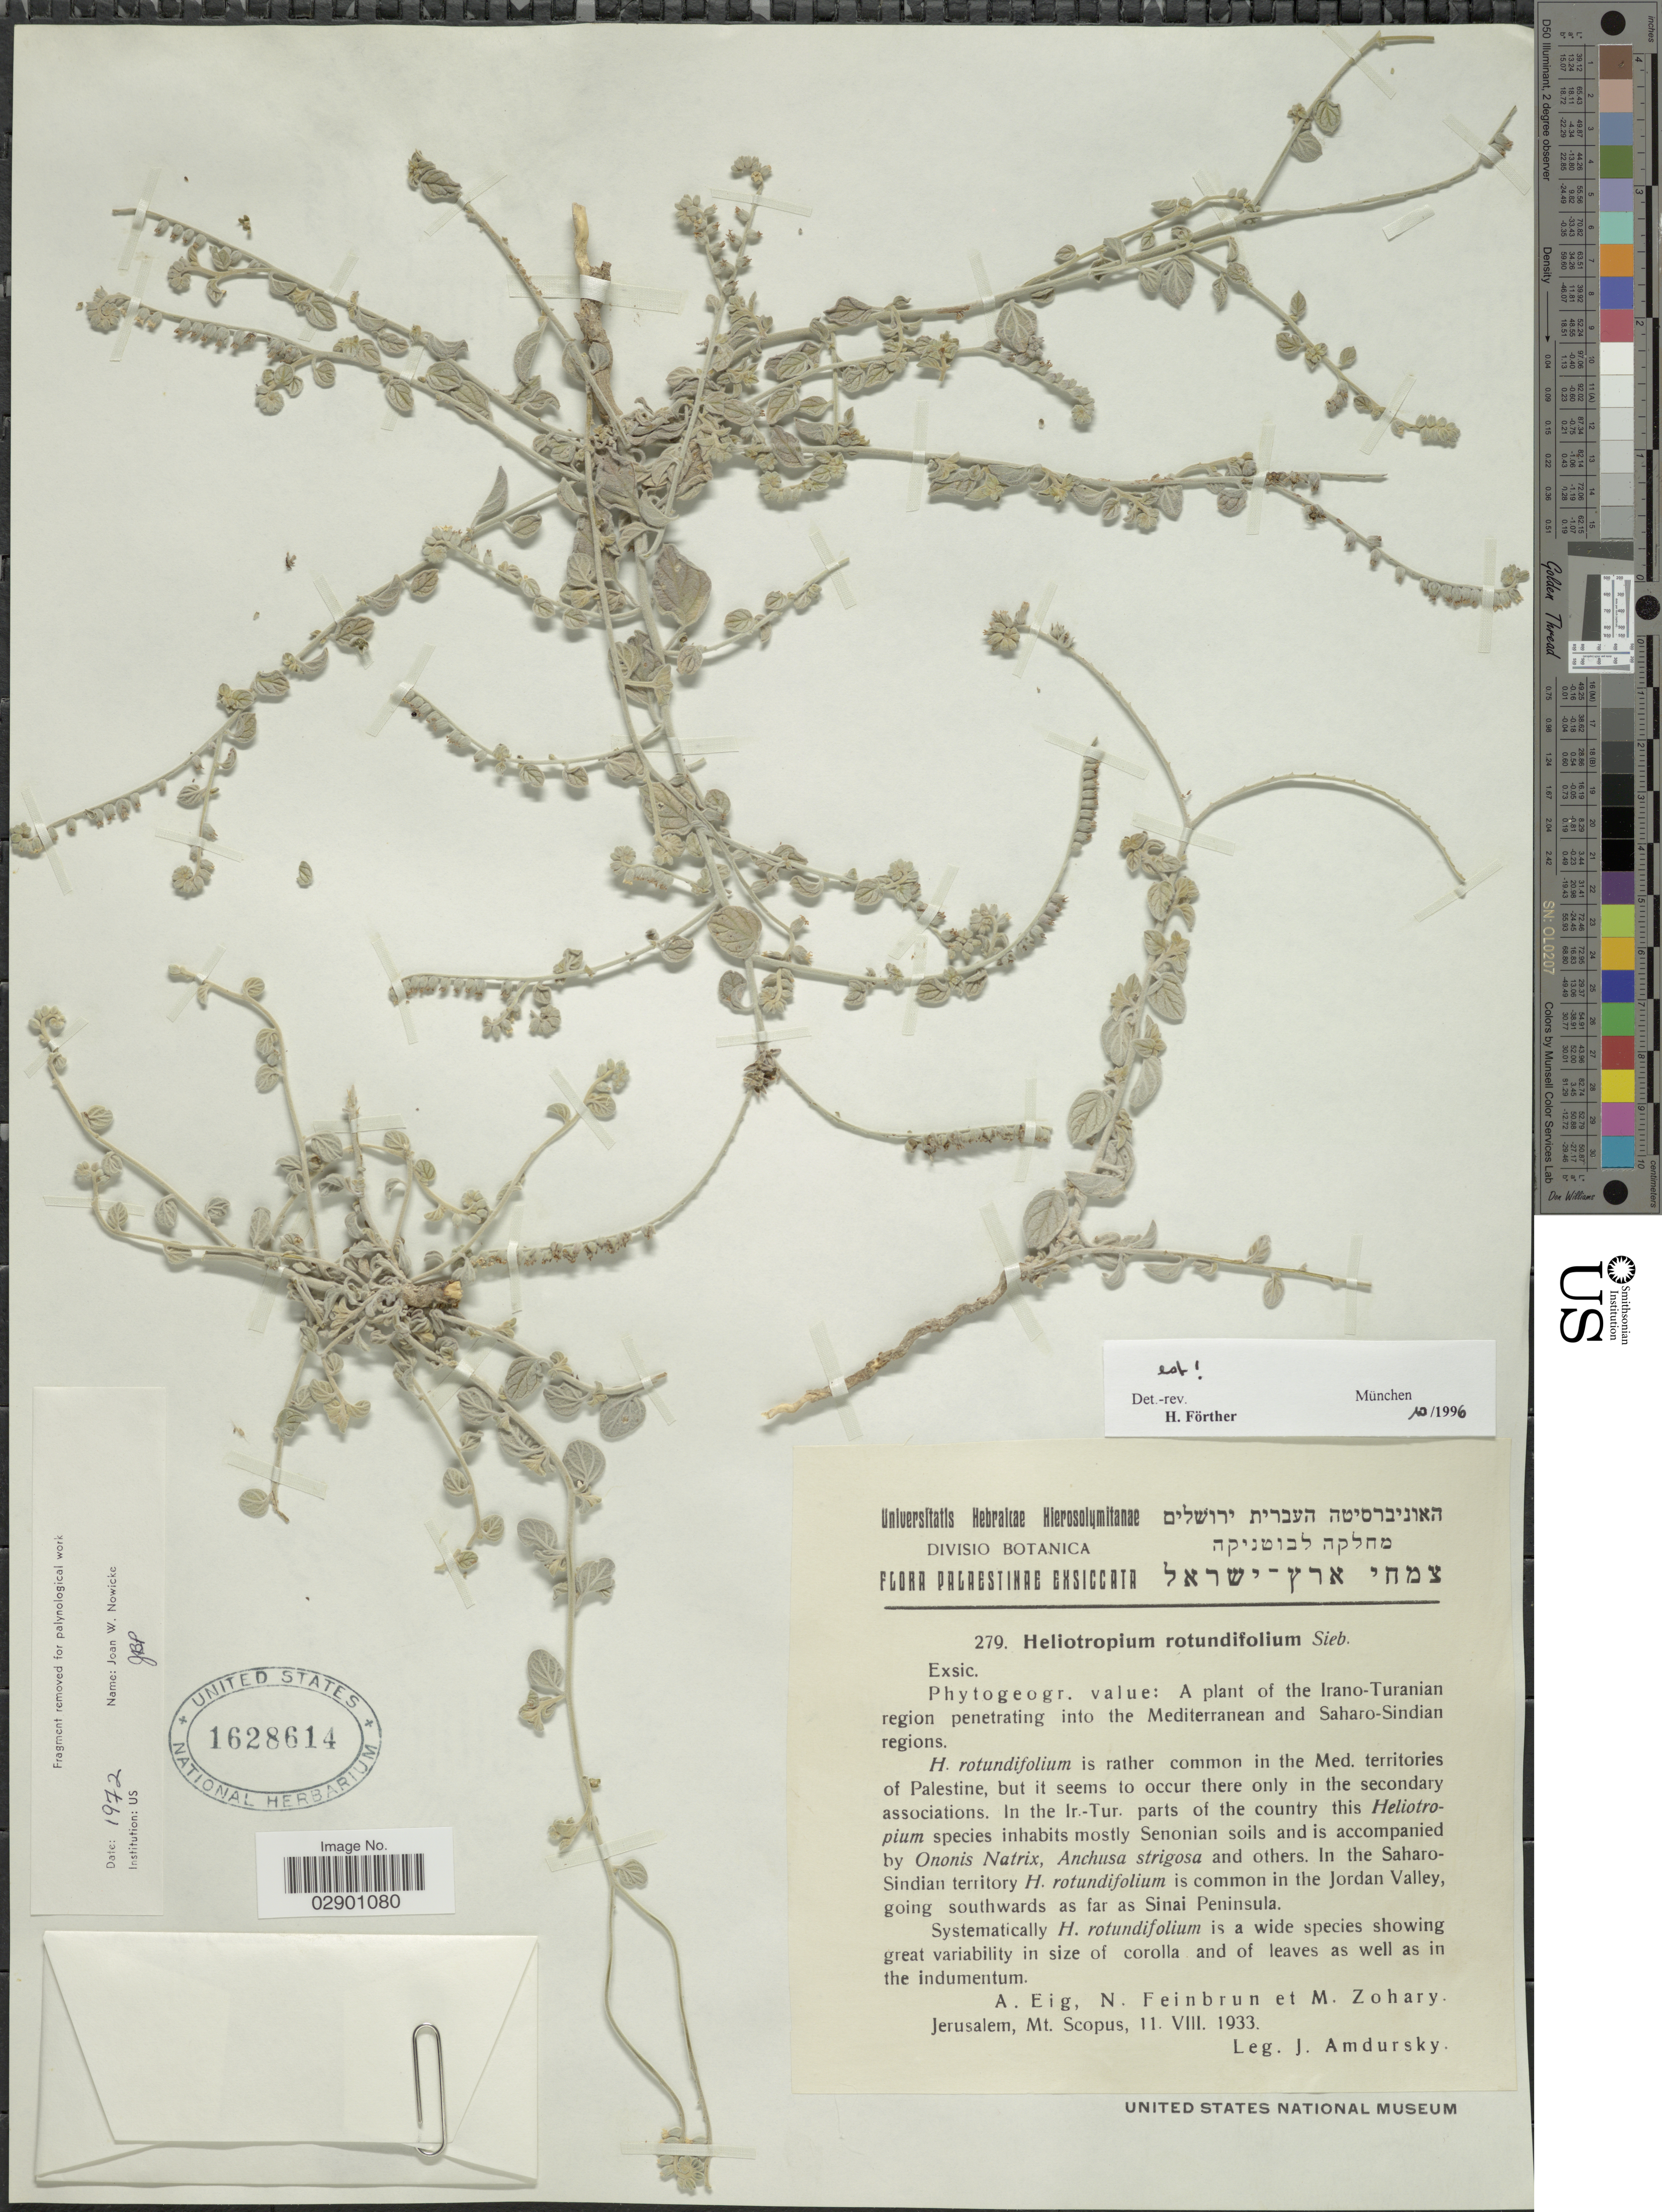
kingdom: Plantae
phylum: Tracheophyta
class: Magnoliopsida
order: Boraginales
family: Heliotropiaceae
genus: Heliotropium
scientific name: Heliotropium rotundifolium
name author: Sieber ex Lehm.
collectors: I. Amdursky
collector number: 279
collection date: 1933-08-11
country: Israel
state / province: Jerusalem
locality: Palaestinae. Mt. Scopus.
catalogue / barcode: US 1628614